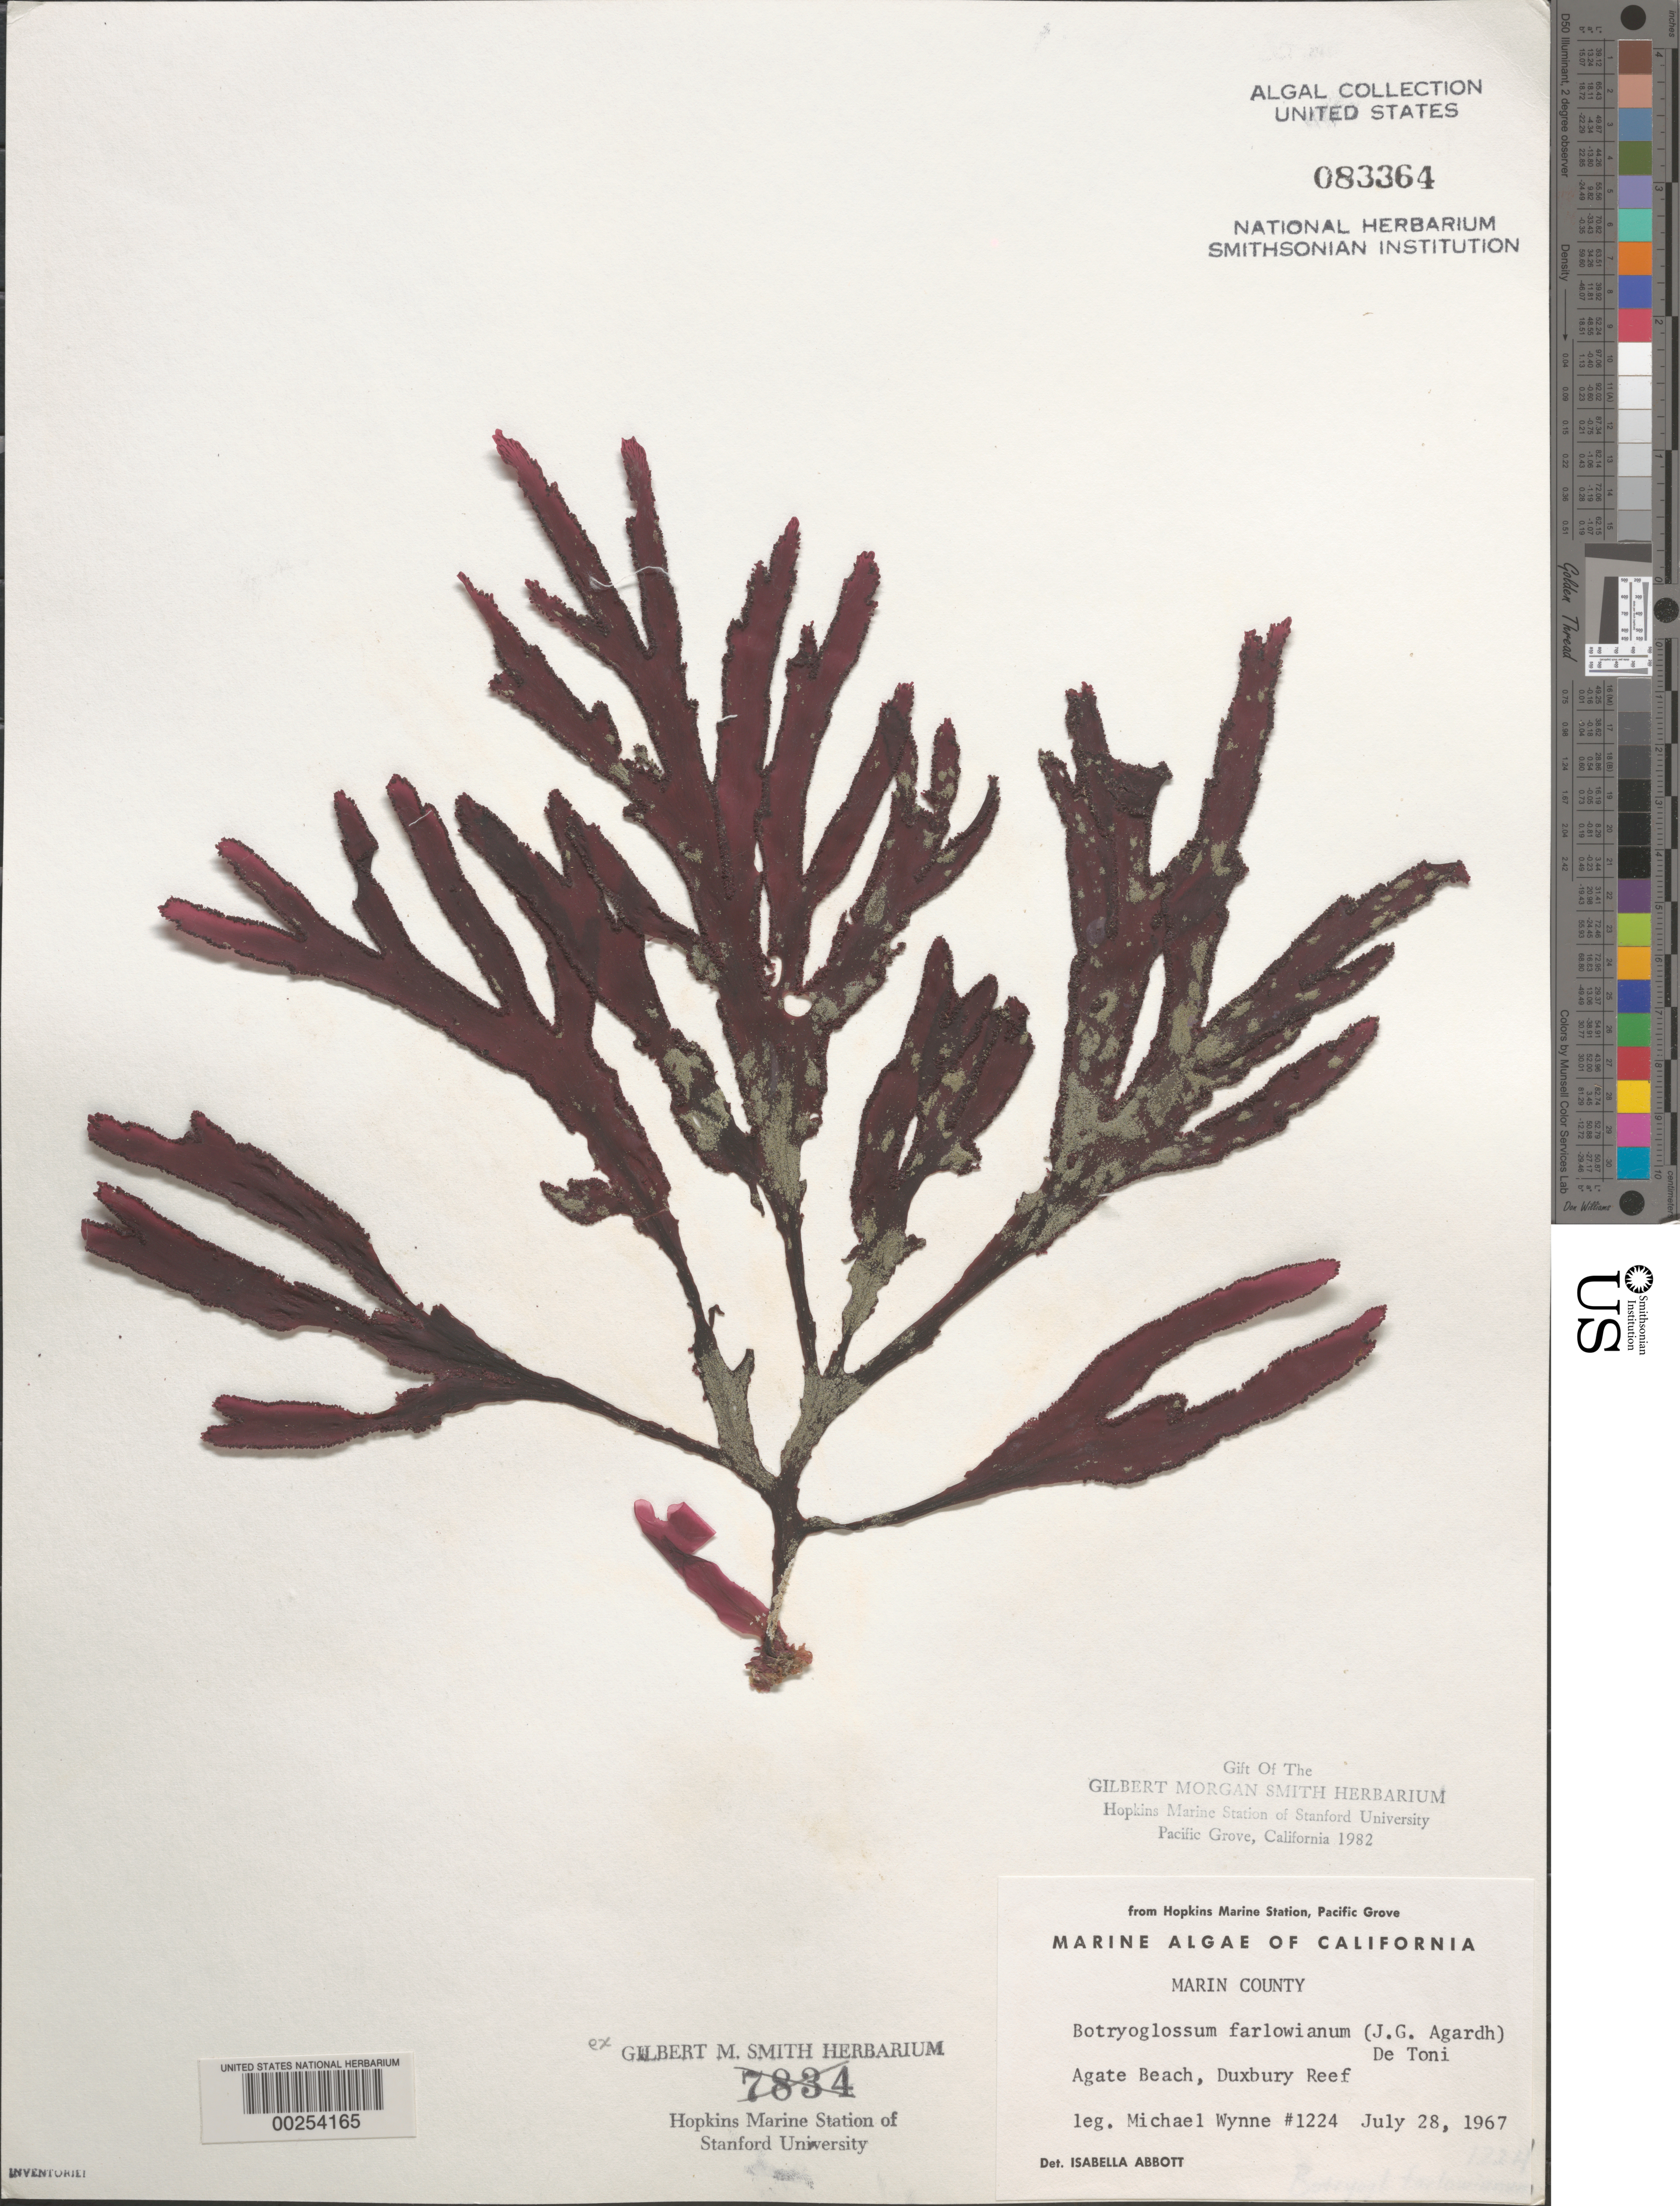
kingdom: Plantae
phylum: Rhodophyta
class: Florideophyceae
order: Ceramiales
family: Delesseriaceae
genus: Botryoglossum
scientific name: Botryoglossum farlowianum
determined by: Abbott, Isabella A.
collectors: M.J. Wynne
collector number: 1224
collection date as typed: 28 Jul 1967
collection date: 1967-07-28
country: United States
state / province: California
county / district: Marin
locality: Agate Beach, Duxbury Reef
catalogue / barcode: US 83364